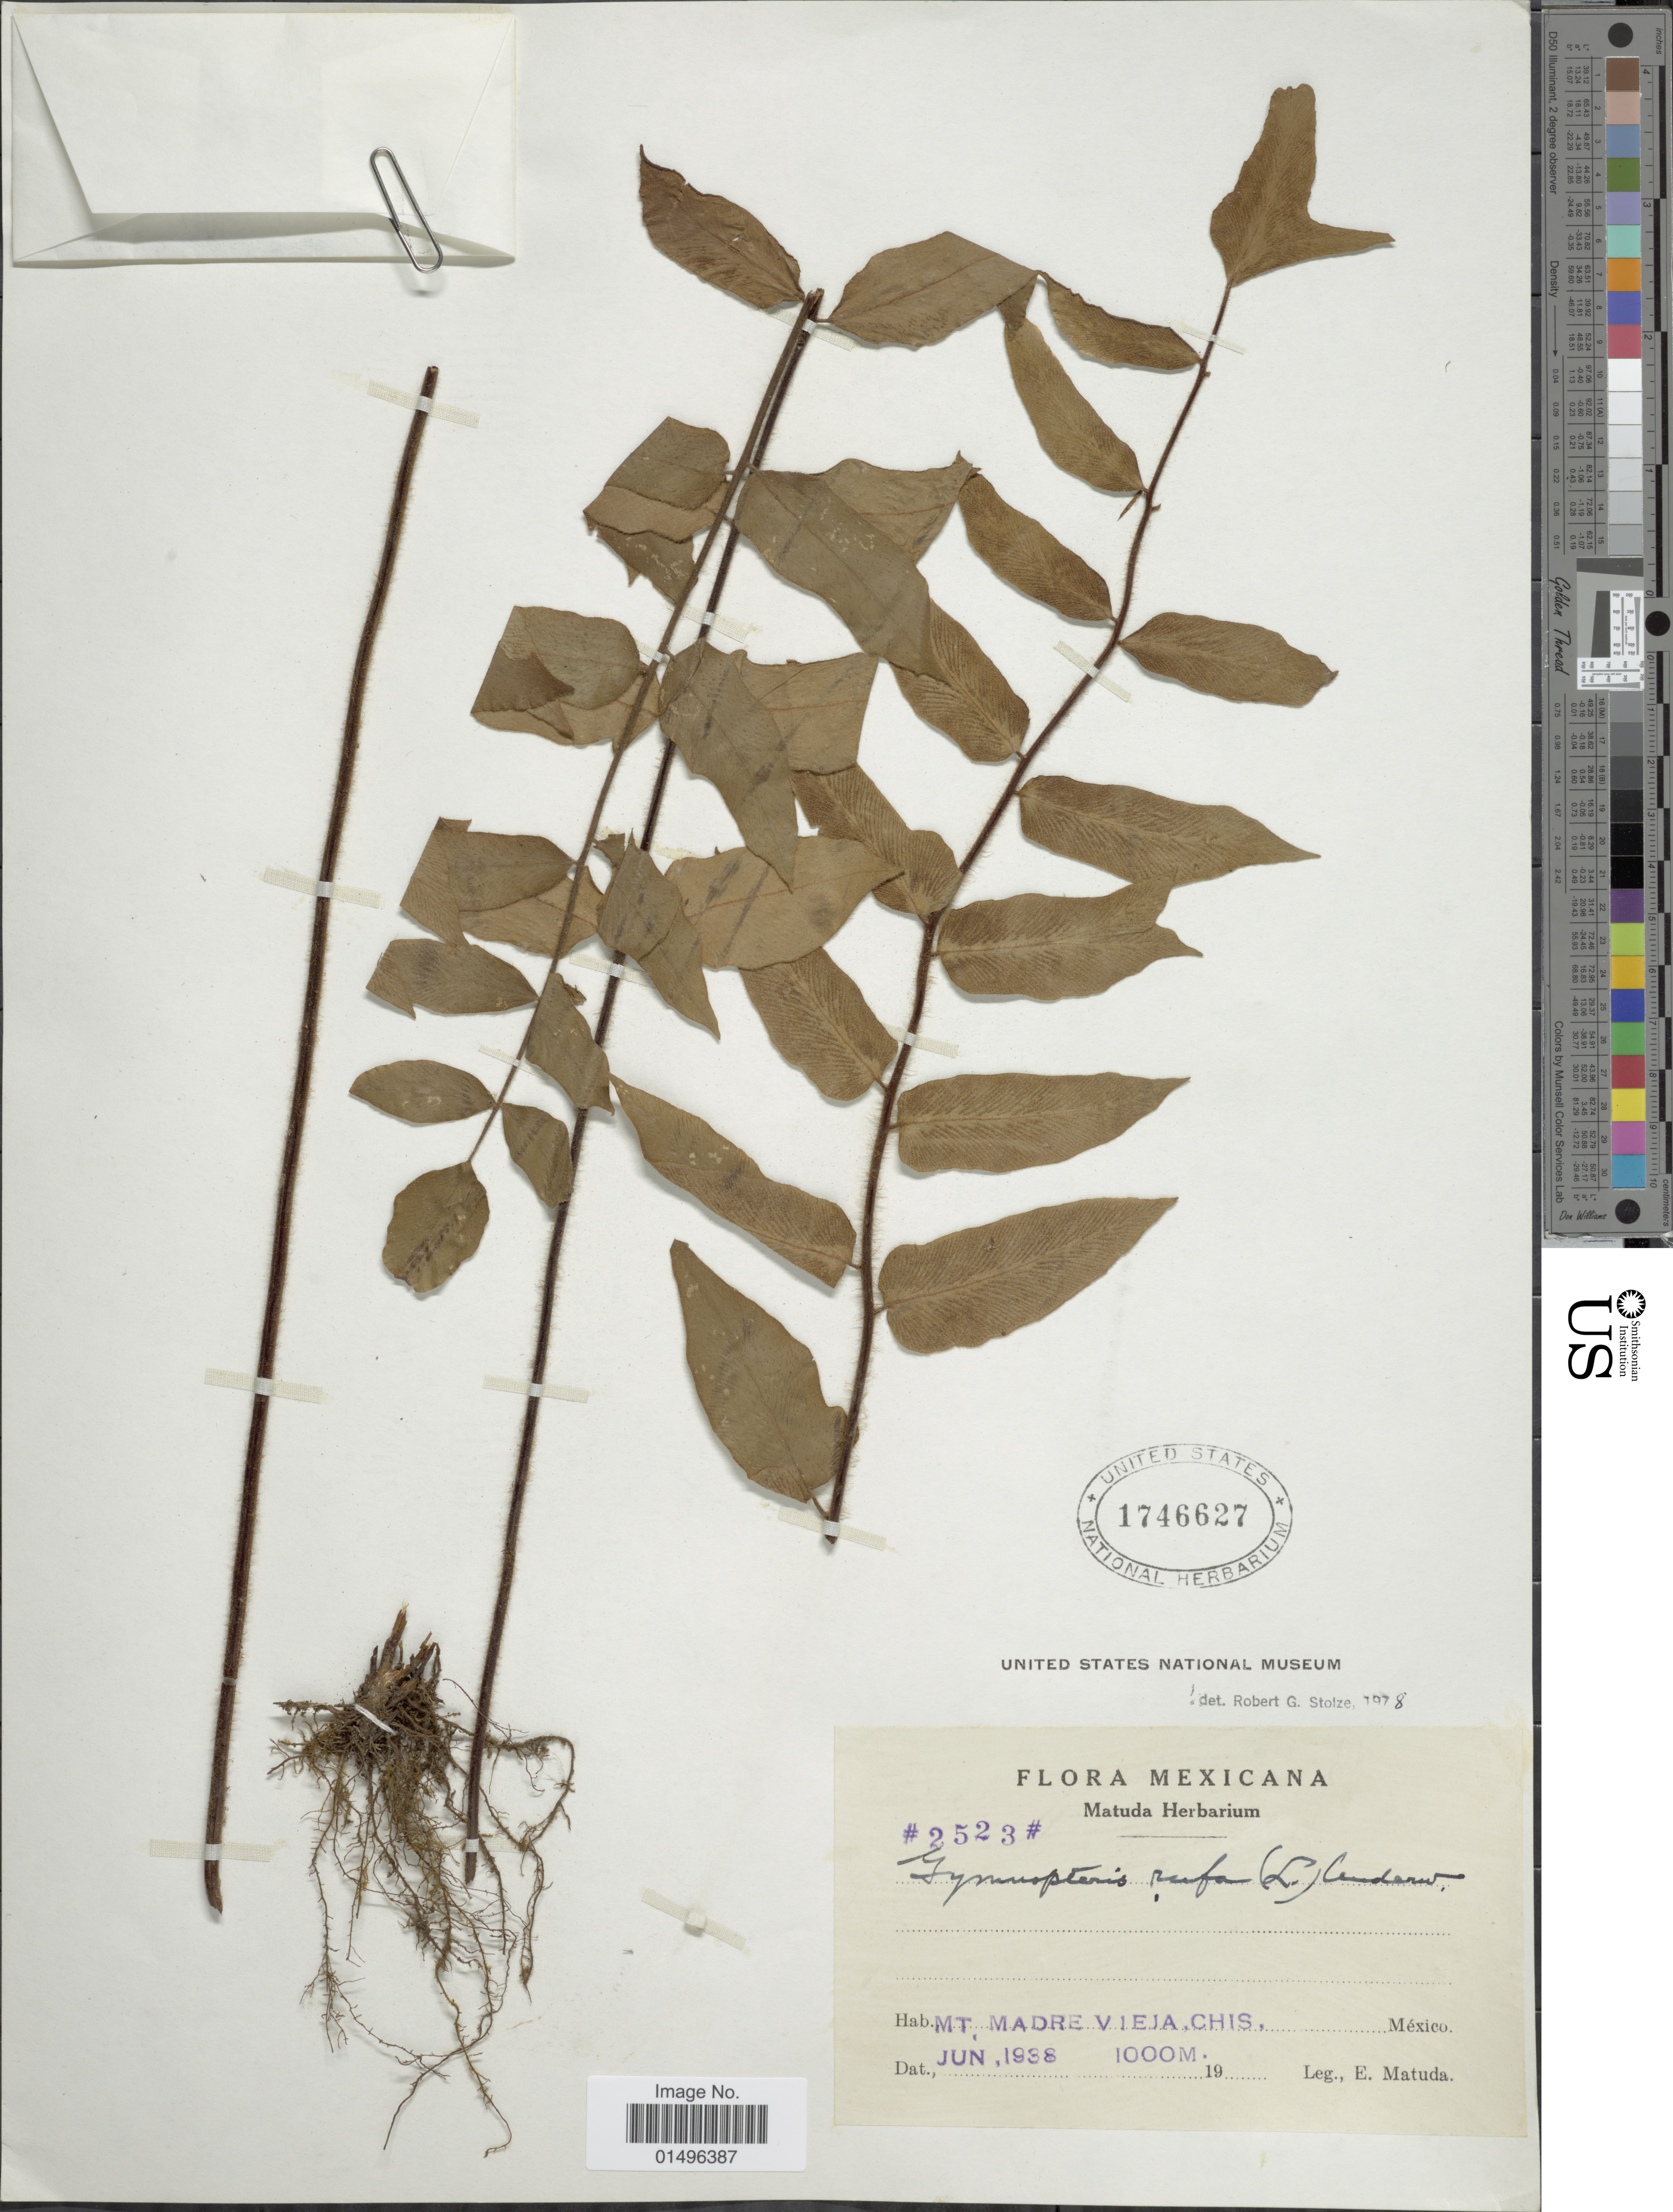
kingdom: Plantae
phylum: Tracheophyta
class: Polypodiopsida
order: Polypodiales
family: Pteridaceae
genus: Hemionitis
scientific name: Hemionitis rufa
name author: (L.) Sw.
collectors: E. Matuda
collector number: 2523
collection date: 1938-06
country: Mexico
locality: Mexicana, Mt. Madre Vieja, Chis. Mexico.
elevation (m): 1000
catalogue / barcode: US 1746627